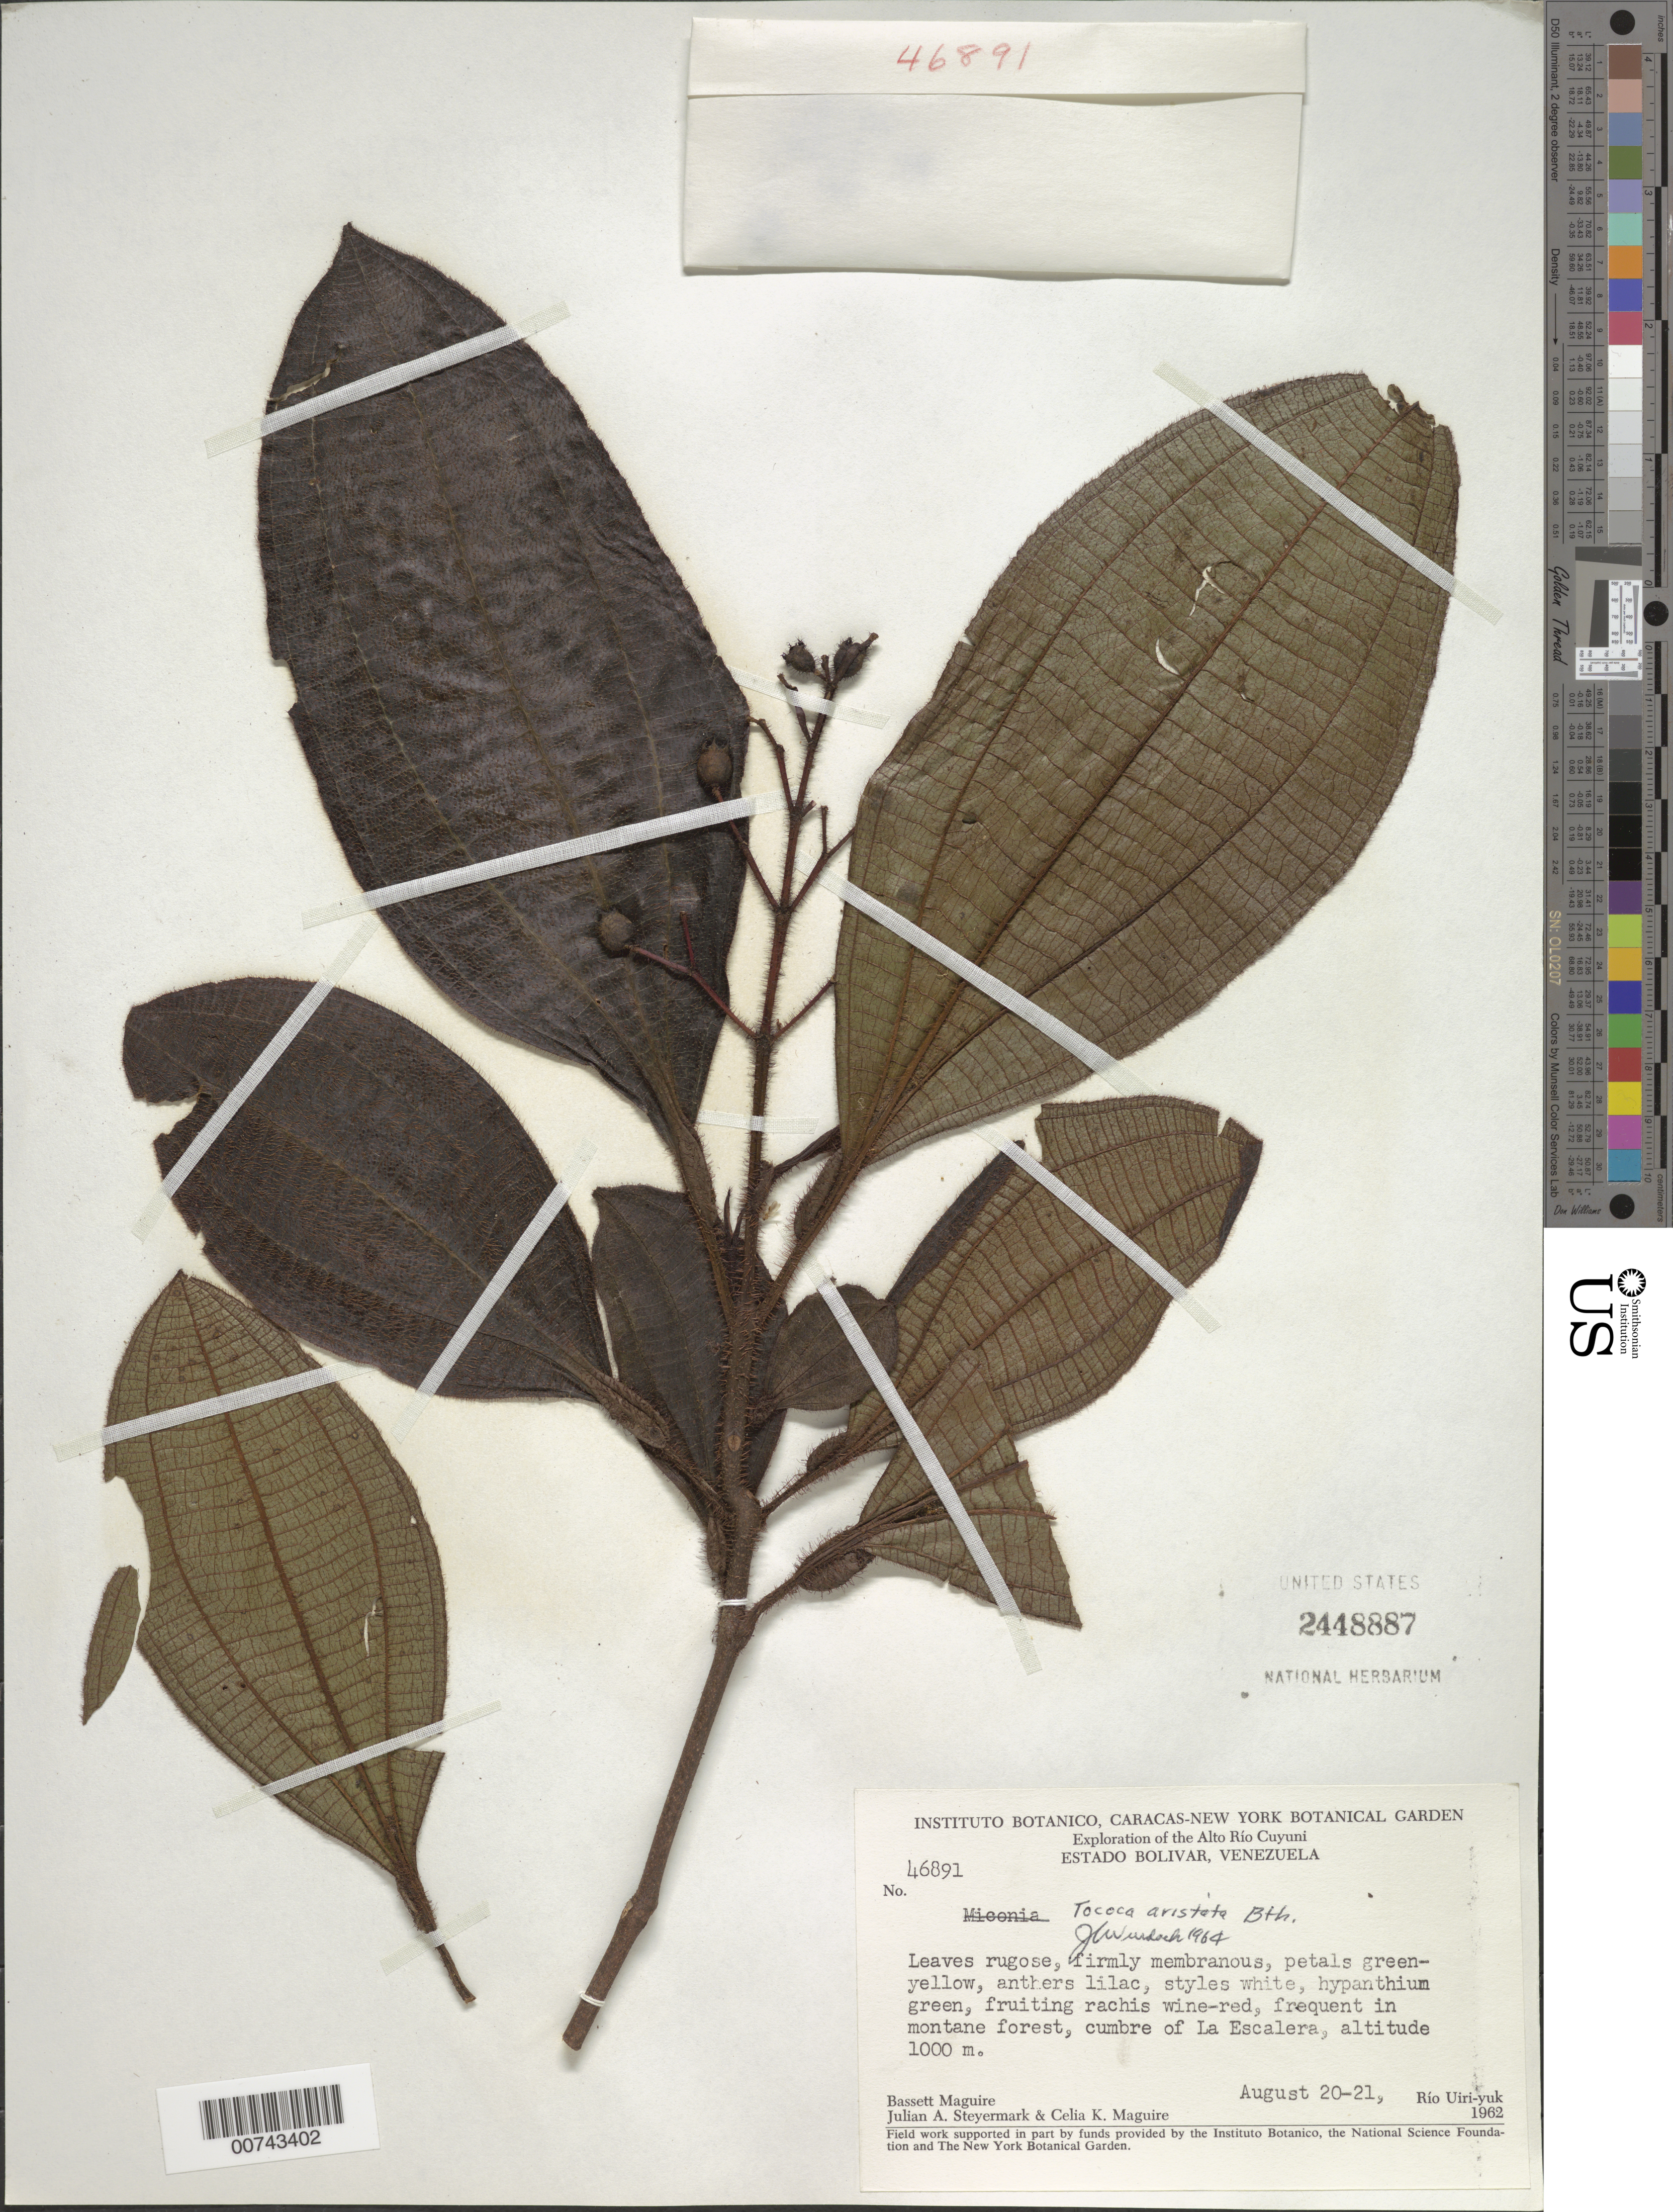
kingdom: Plantae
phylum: Tracheophyta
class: Magnoliopsida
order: Myrtales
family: Melastomataceae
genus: Tococa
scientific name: Tococa aristata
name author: Benth.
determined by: Wurdack, John J., (US), US (UNITED STATES)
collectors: B. Maguire, C. K. Maguire & J. Steyermark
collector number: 46891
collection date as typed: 20-Aug-62 to 21-Aug-62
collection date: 1962-08-20/1962-08-21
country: Venezuela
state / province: Bolívar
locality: Alto Río Cuyuni, Río Uiri-yuk, La Escalera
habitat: Montane forest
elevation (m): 1000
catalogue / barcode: US 2448887